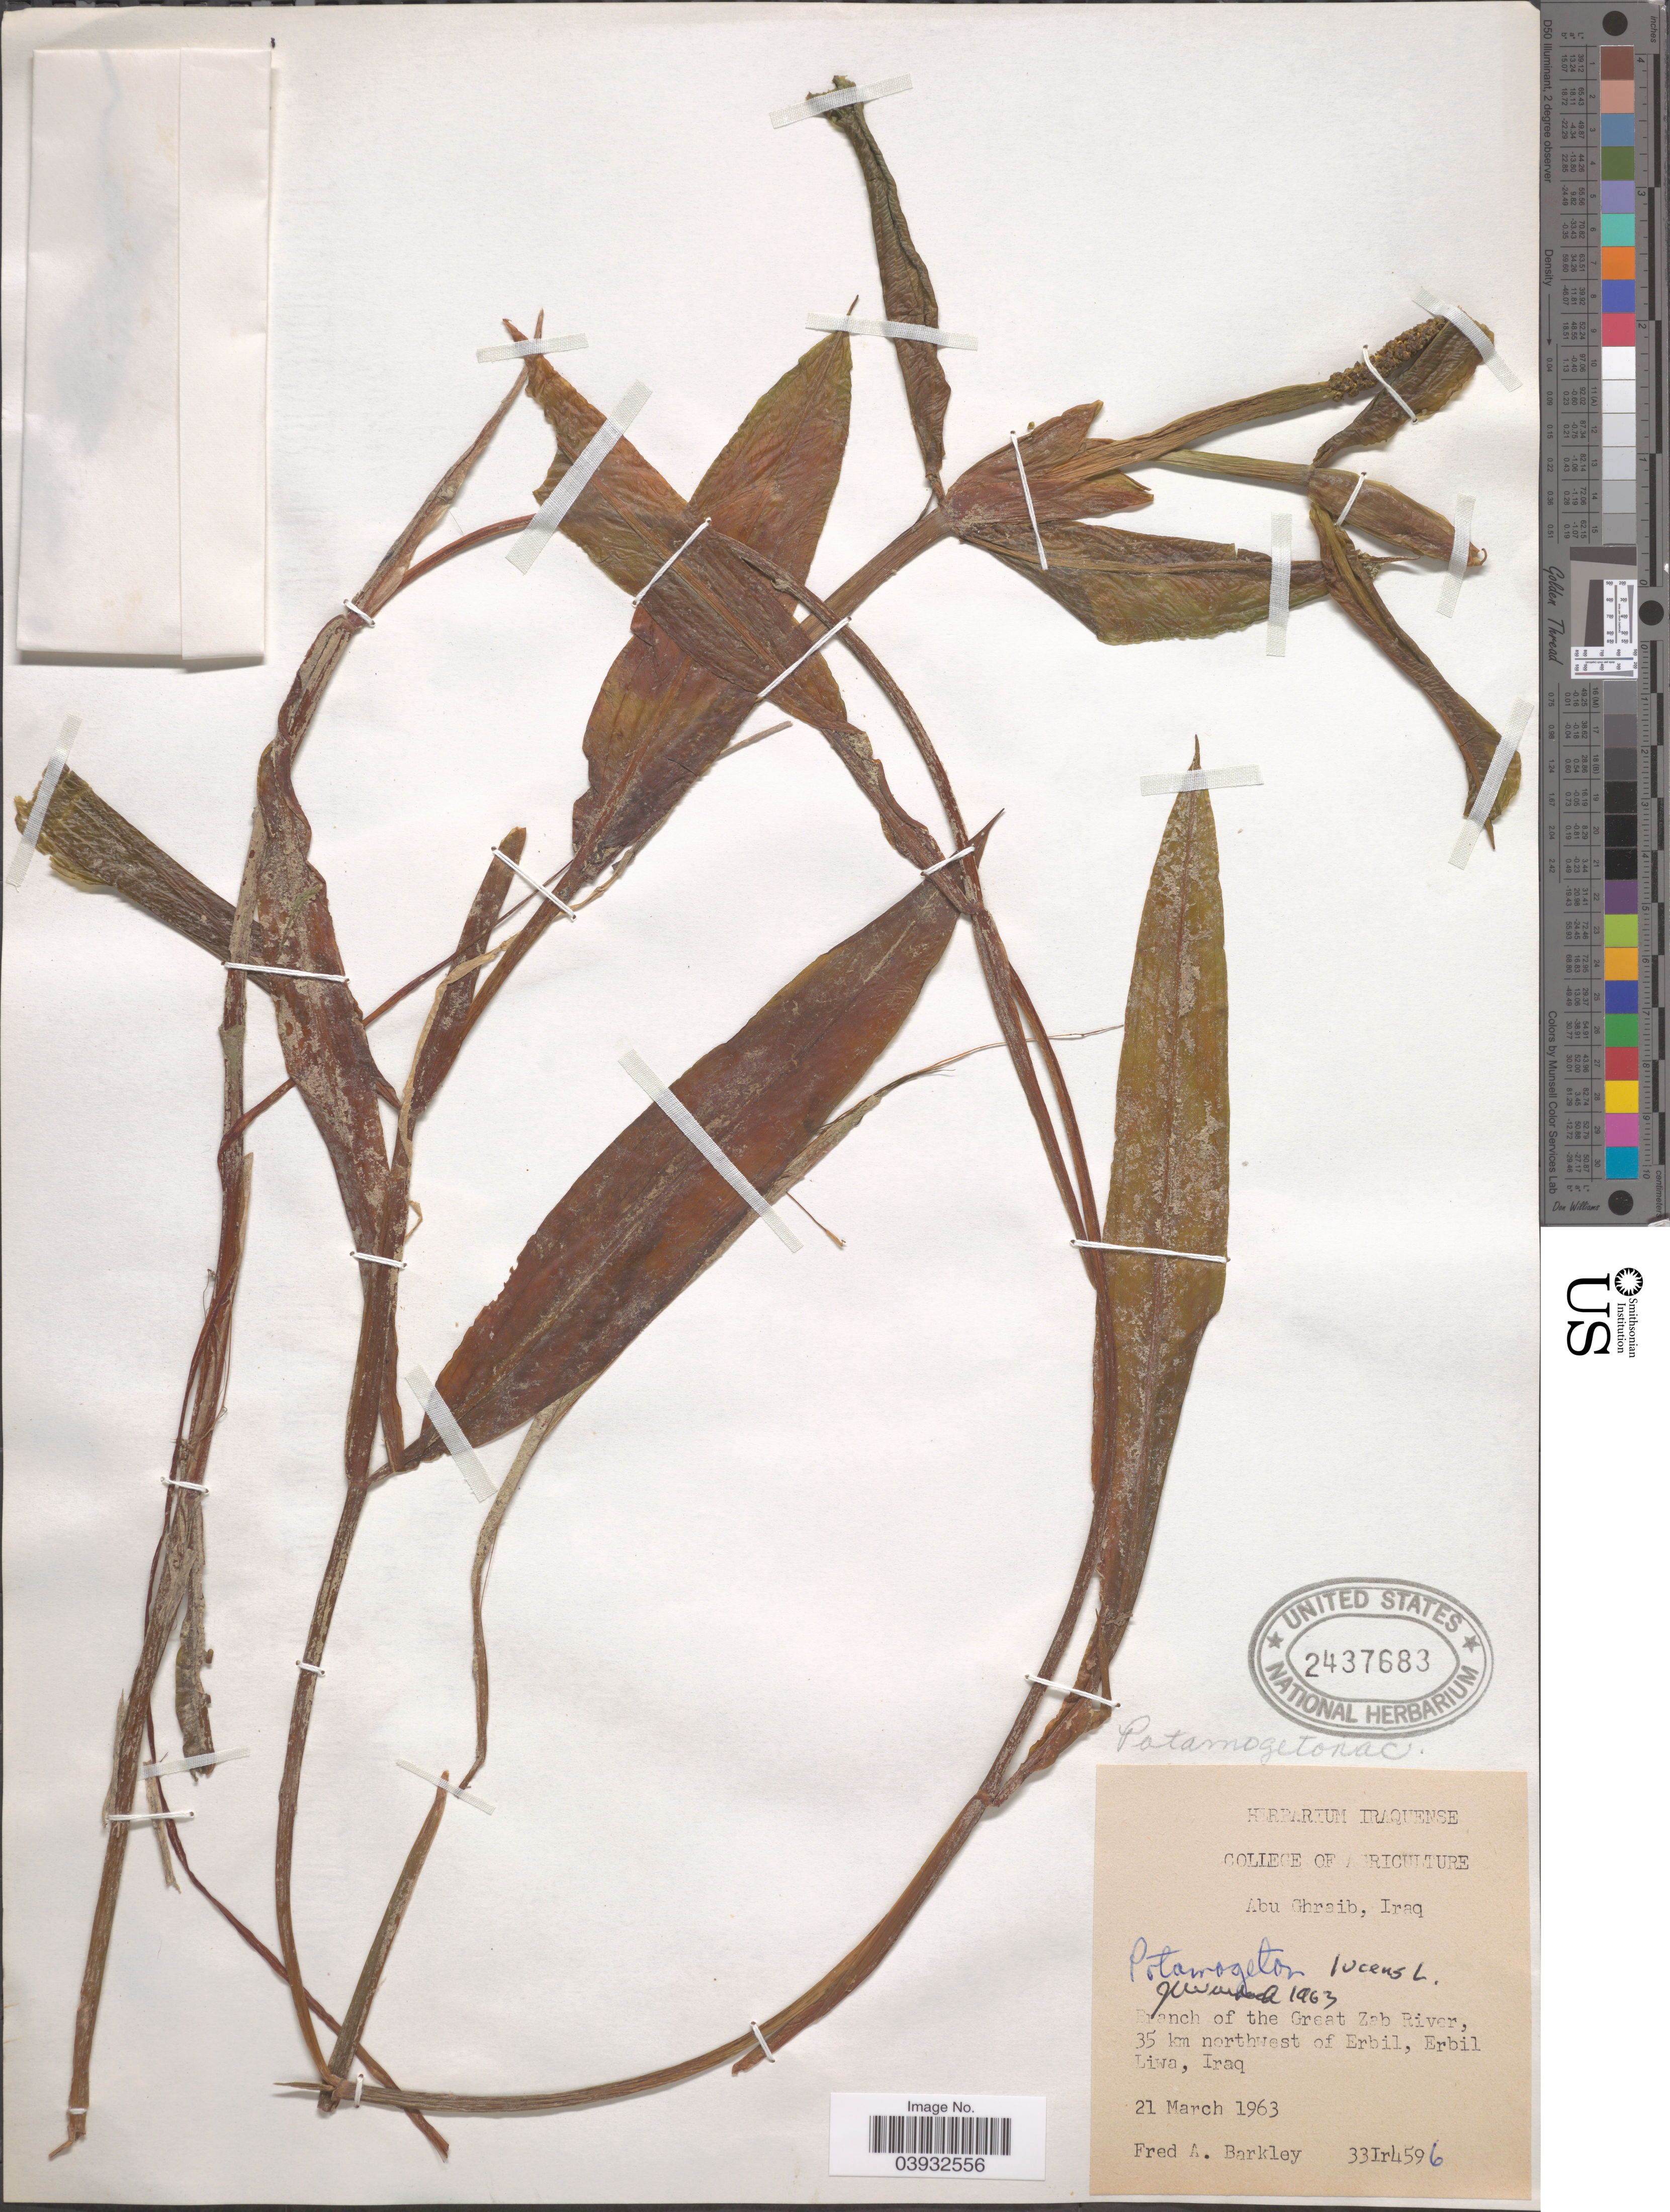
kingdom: Plantae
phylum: Tracheophyta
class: Liliopsida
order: Alismatales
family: Potamogetonaceae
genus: Potamogeton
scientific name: Potamogeton lucens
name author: L.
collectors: F. A. Barkley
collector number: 33Ir4596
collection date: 1963-03-21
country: Iraq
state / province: Arbīl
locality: Abu Ghraib. Branch of the Great Zab River, 35 km northwest of Erbil, Erbil Liwa.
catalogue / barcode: US 2437683